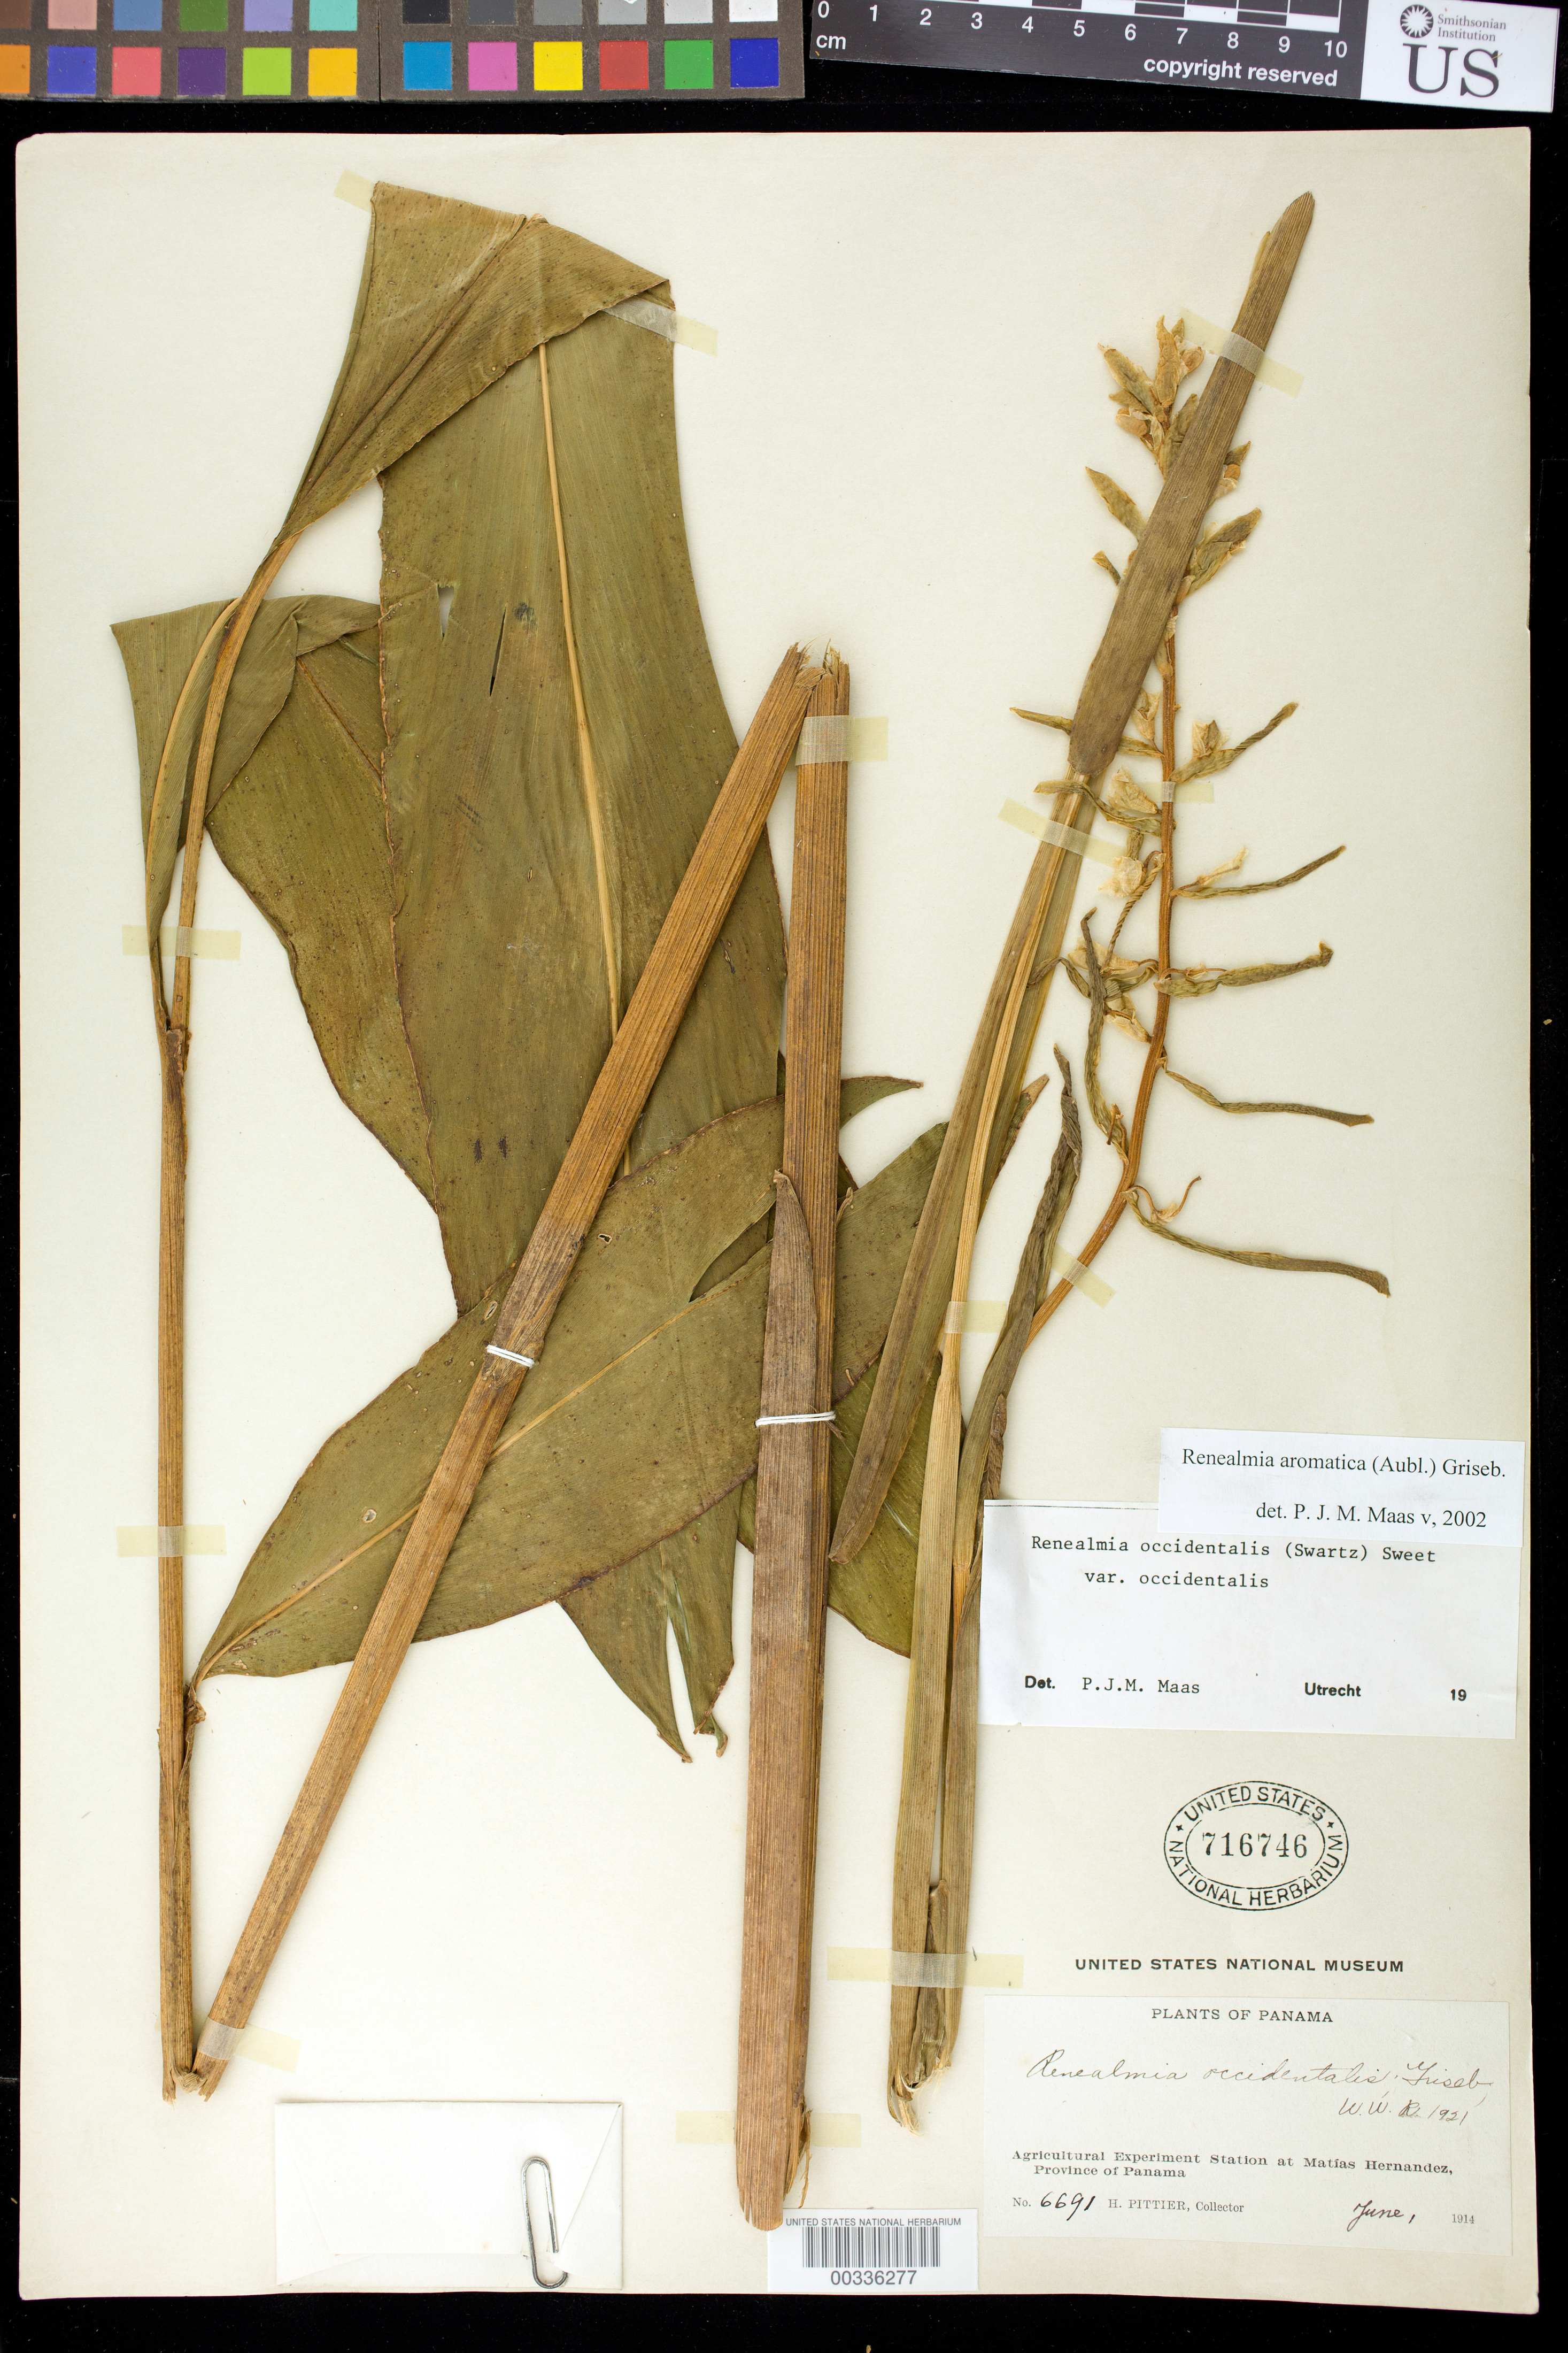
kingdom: Plantae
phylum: Tracheophyta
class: Liliopsida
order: Zingiberales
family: Zingiberaceae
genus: Renealmia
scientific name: Renealmia aromatica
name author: (Aubl.) Griseb.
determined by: Maas, Paul J. M.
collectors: H. F. Pittier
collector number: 6691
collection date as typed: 01 Jun 1914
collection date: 1914-06-01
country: Panama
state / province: Panamá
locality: Agricultural Experimental Station at Matias Hernandez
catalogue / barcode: US 716746